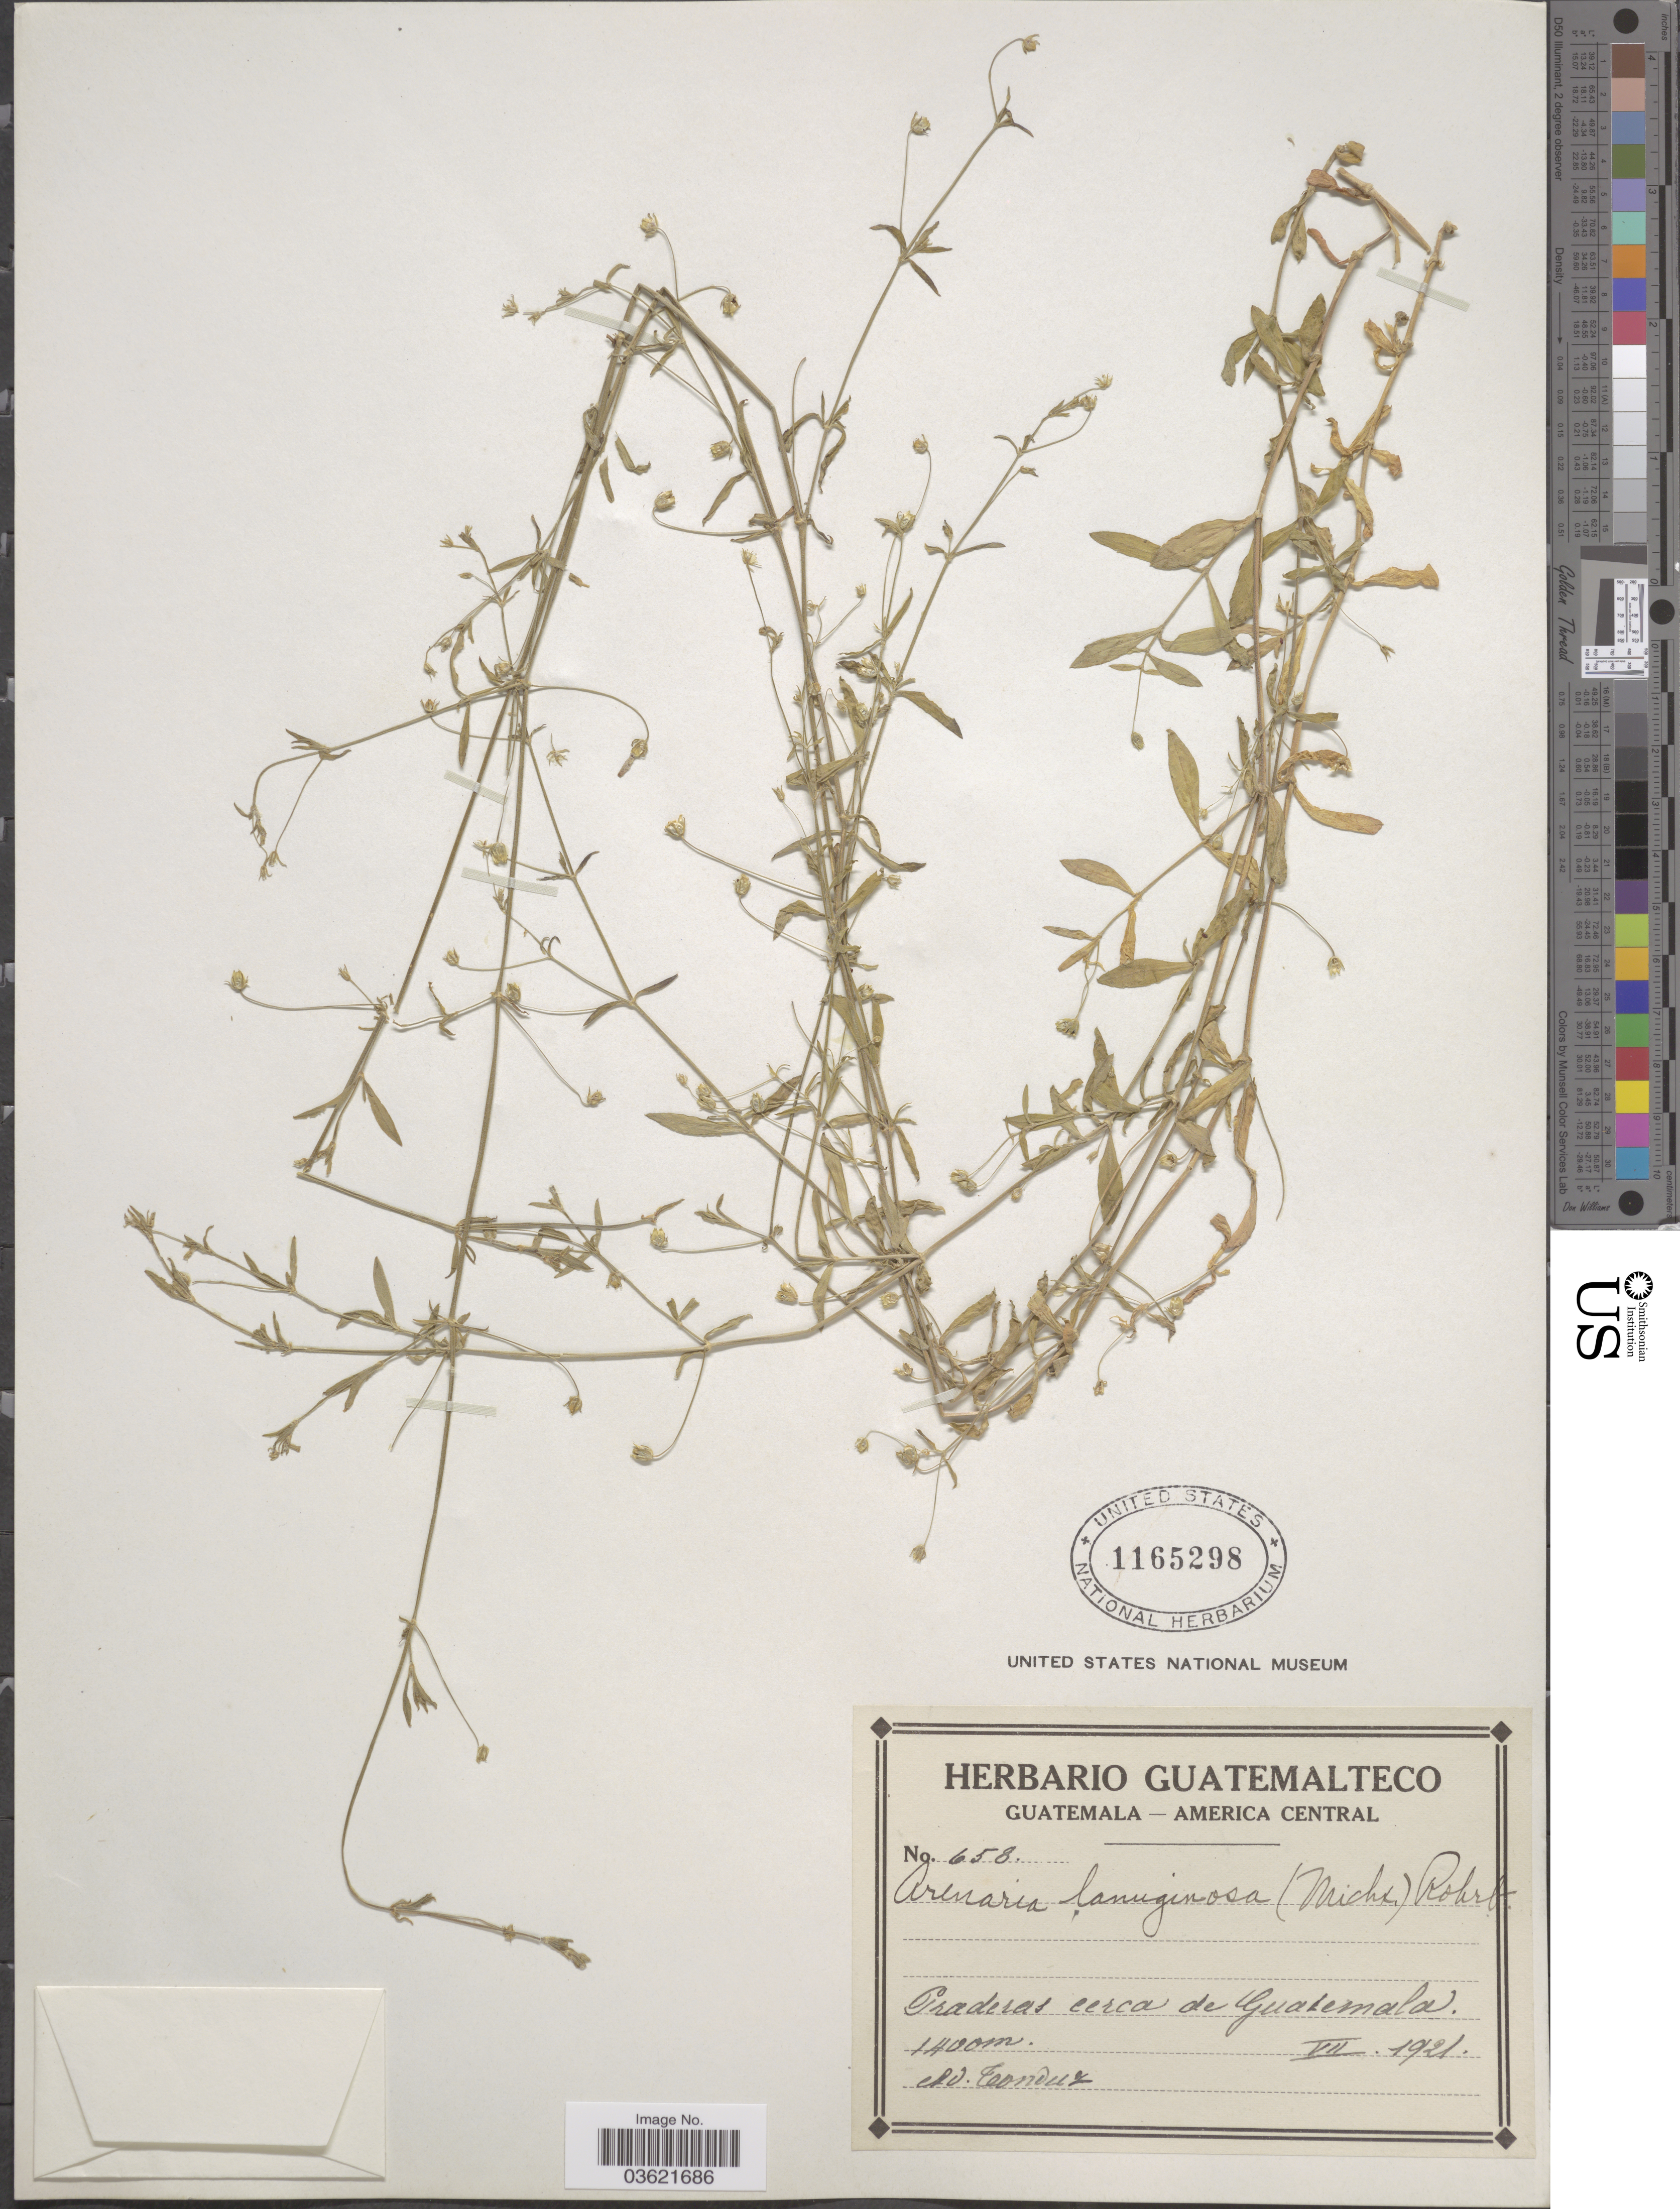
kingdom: Plantae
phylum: Tracheophyta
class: Magnoliopsida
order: Caryophyllales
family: Caryophyllaceae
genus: Arenaria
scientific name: Arenaria lanuginosa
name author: (Michx.) Rohrb.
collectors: A. Tonduz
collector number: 658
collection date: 1921-07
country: Guatemala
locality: Traderas cerca de Guatemala.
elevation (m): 1400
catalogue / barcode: US 1165298